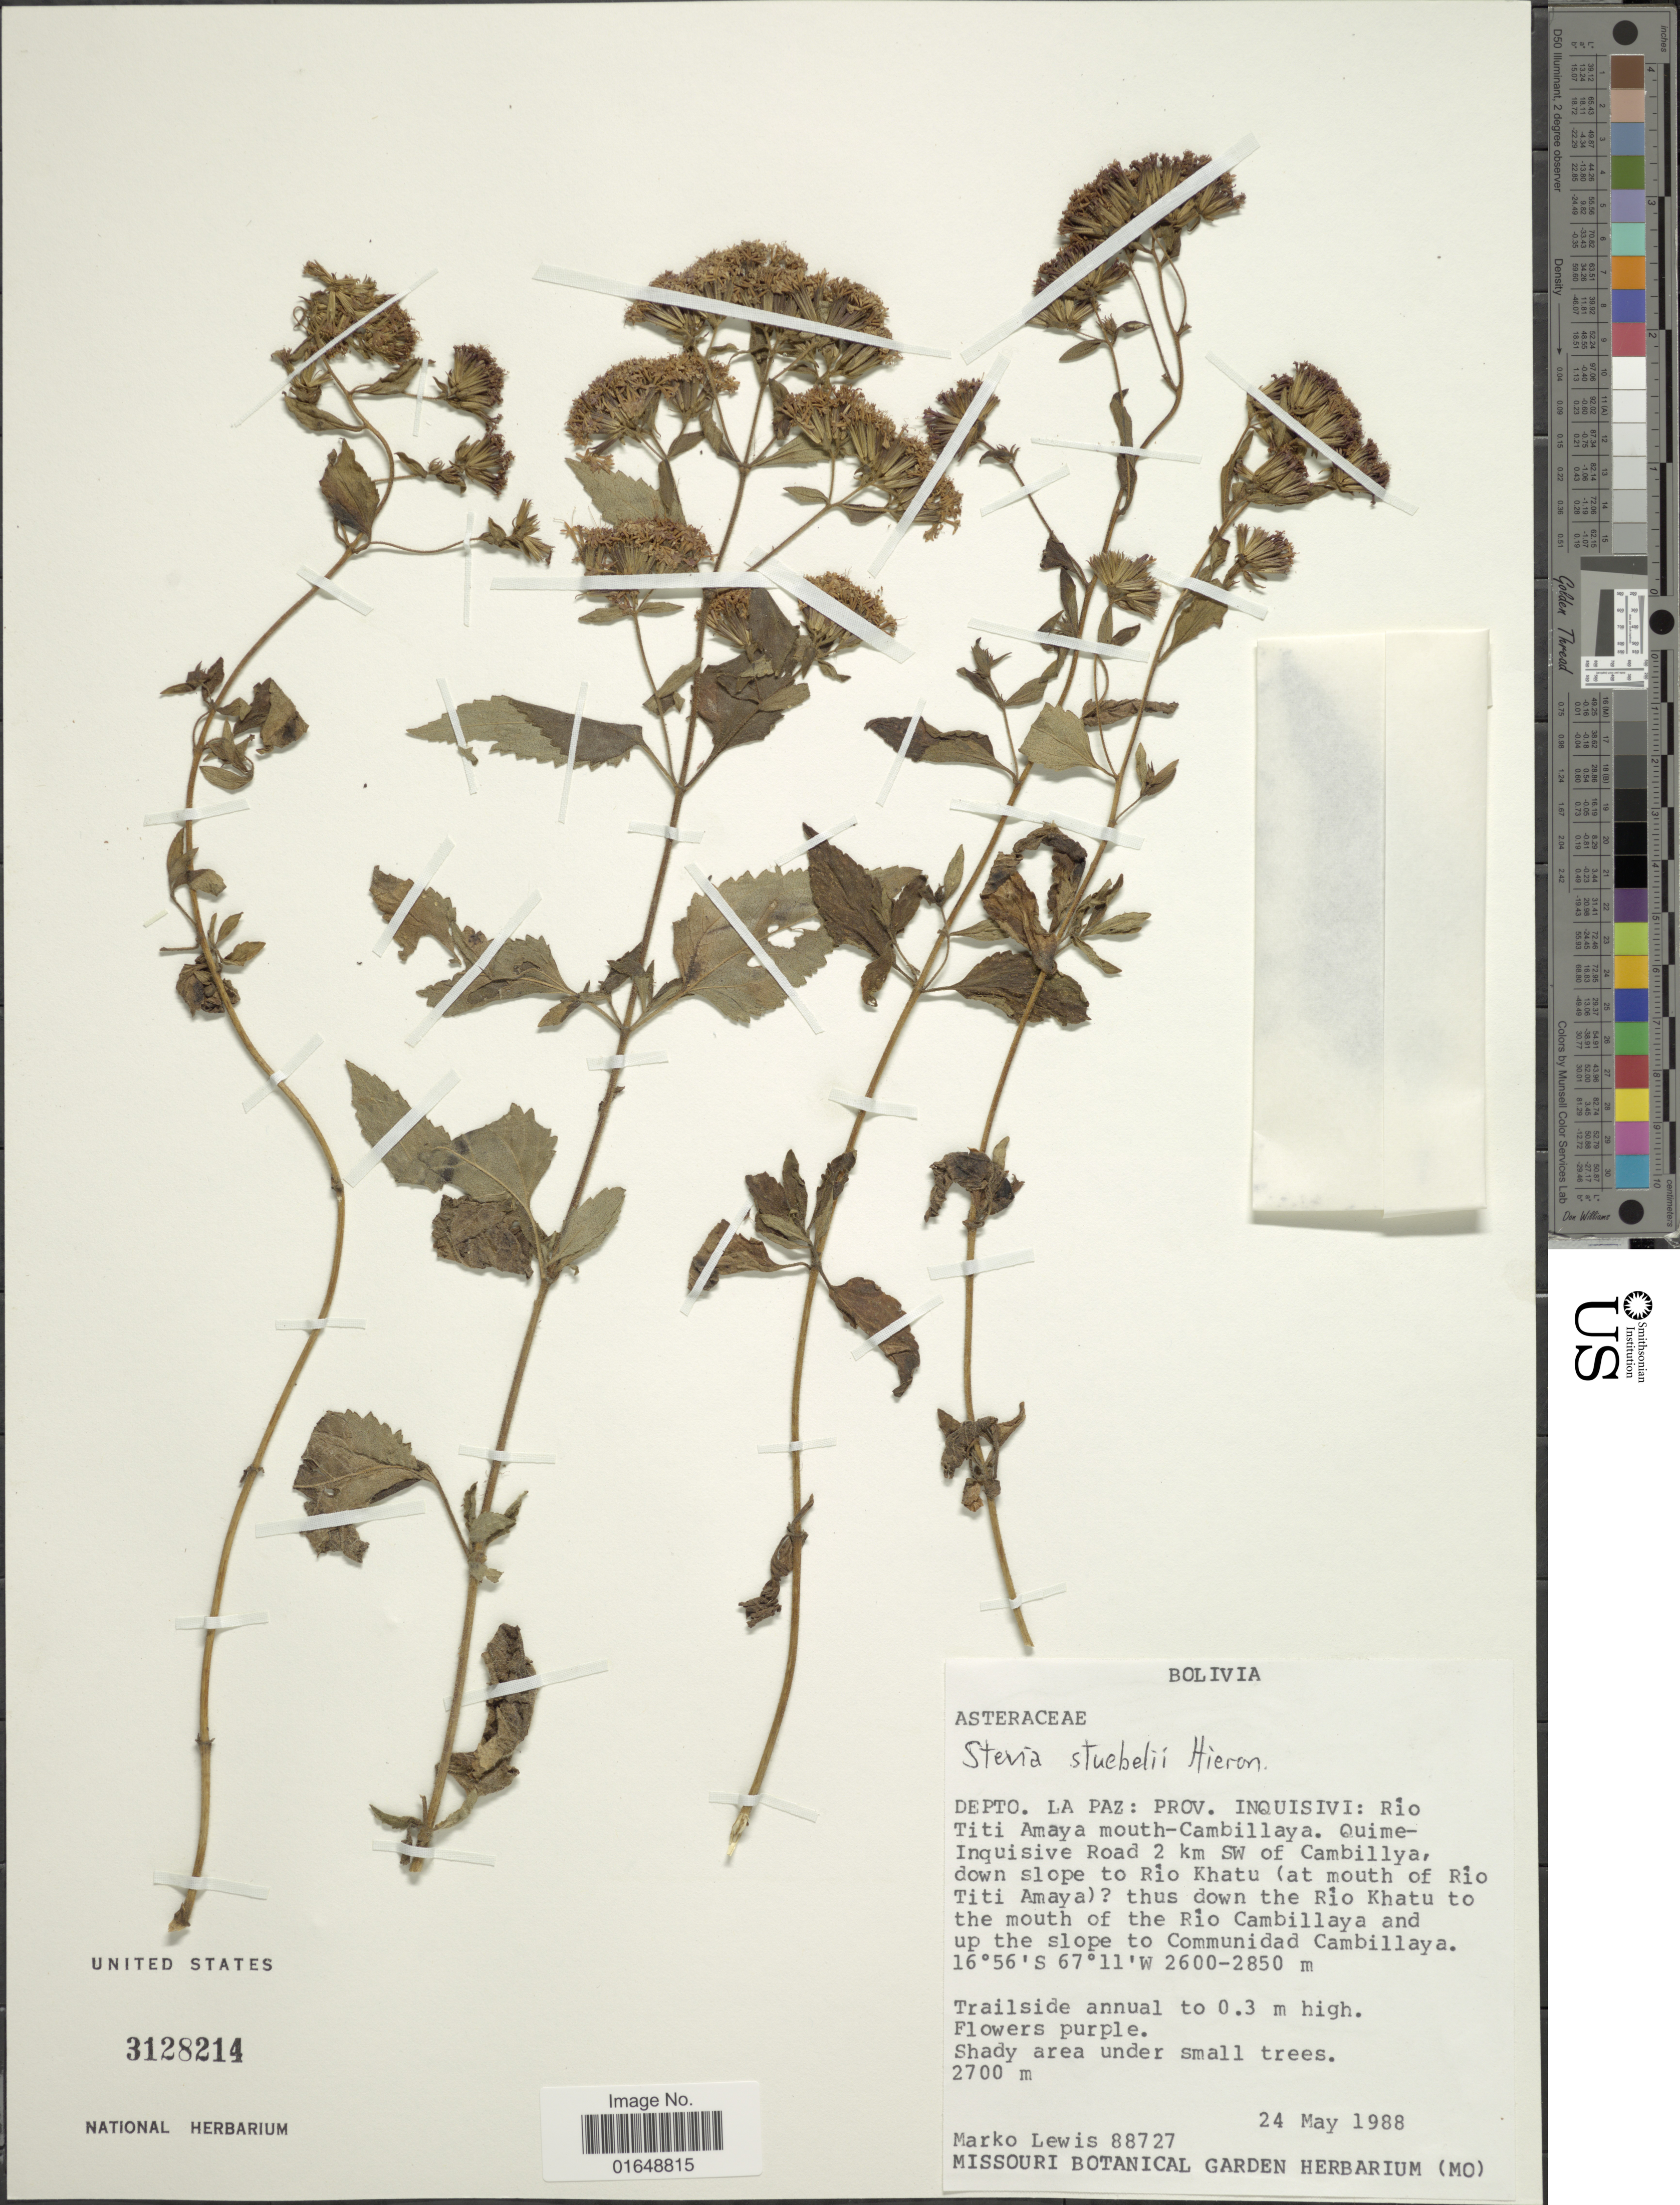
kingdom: Plantae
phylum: Tracheophyta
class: Magnoliopsida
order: Asterales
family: Asteraceae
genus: Stevia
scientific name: Stevia stuebelii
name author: Hieron.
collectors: M. A. Lewis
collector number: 88727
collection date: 1988-05-24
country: Bolivia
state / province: La Paz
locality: Depto. La Paz: Prov. Inquisivi: Rio Titi Amaya mouth-Cambillaya, Quime-Inquisive Road 2 km SW of Cambillya, down slope to Rio Khatu (at mouth of Rio Titi Amaya) thus down the Rio Khatu to the mouth of the Rio Cambillaya and up the slope to Communidad Cambillaya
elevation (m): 2600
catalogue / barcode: US 3128214